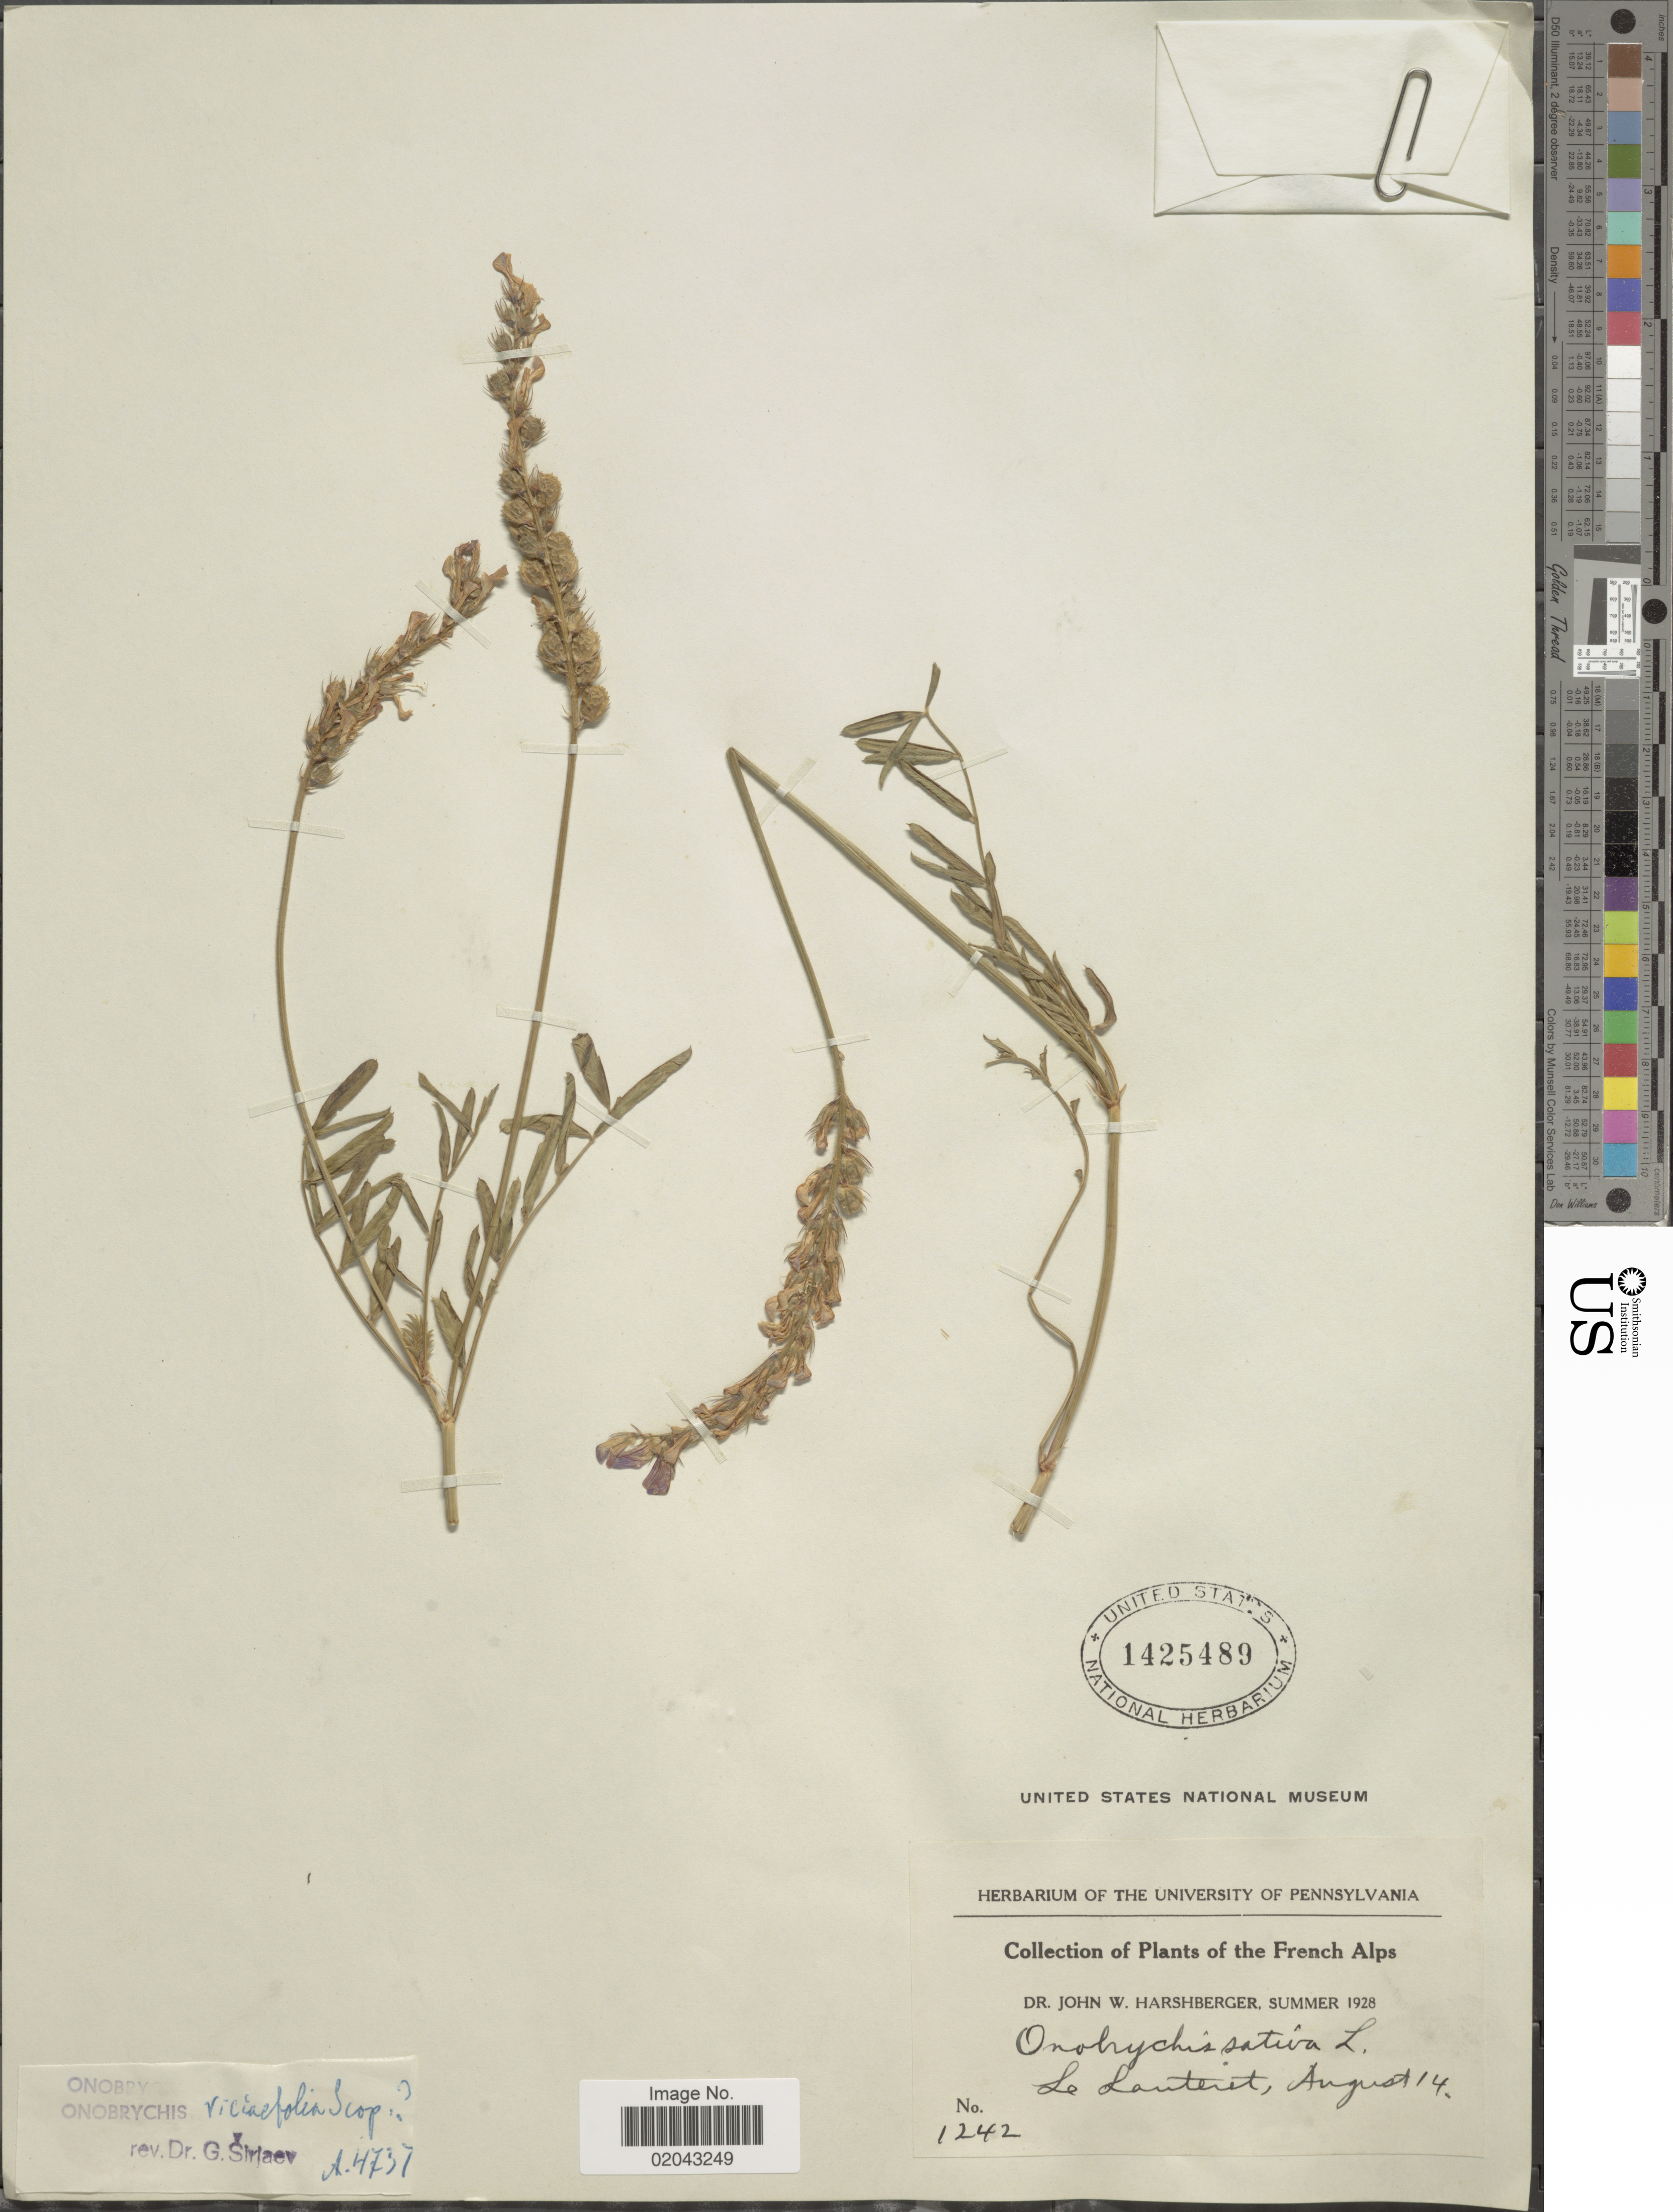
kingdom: Plantae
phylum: Tracheophyta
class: Magnoliopsida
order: Fabales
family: Fabaceae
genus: Onobrychis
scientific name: Onobrychis viciaefolia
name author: Trautv.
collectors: J. W. Harshberger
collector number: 1242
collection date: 1928-08-14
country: France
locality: French Alps. Le Lauteriet.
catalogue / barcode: US 1425480